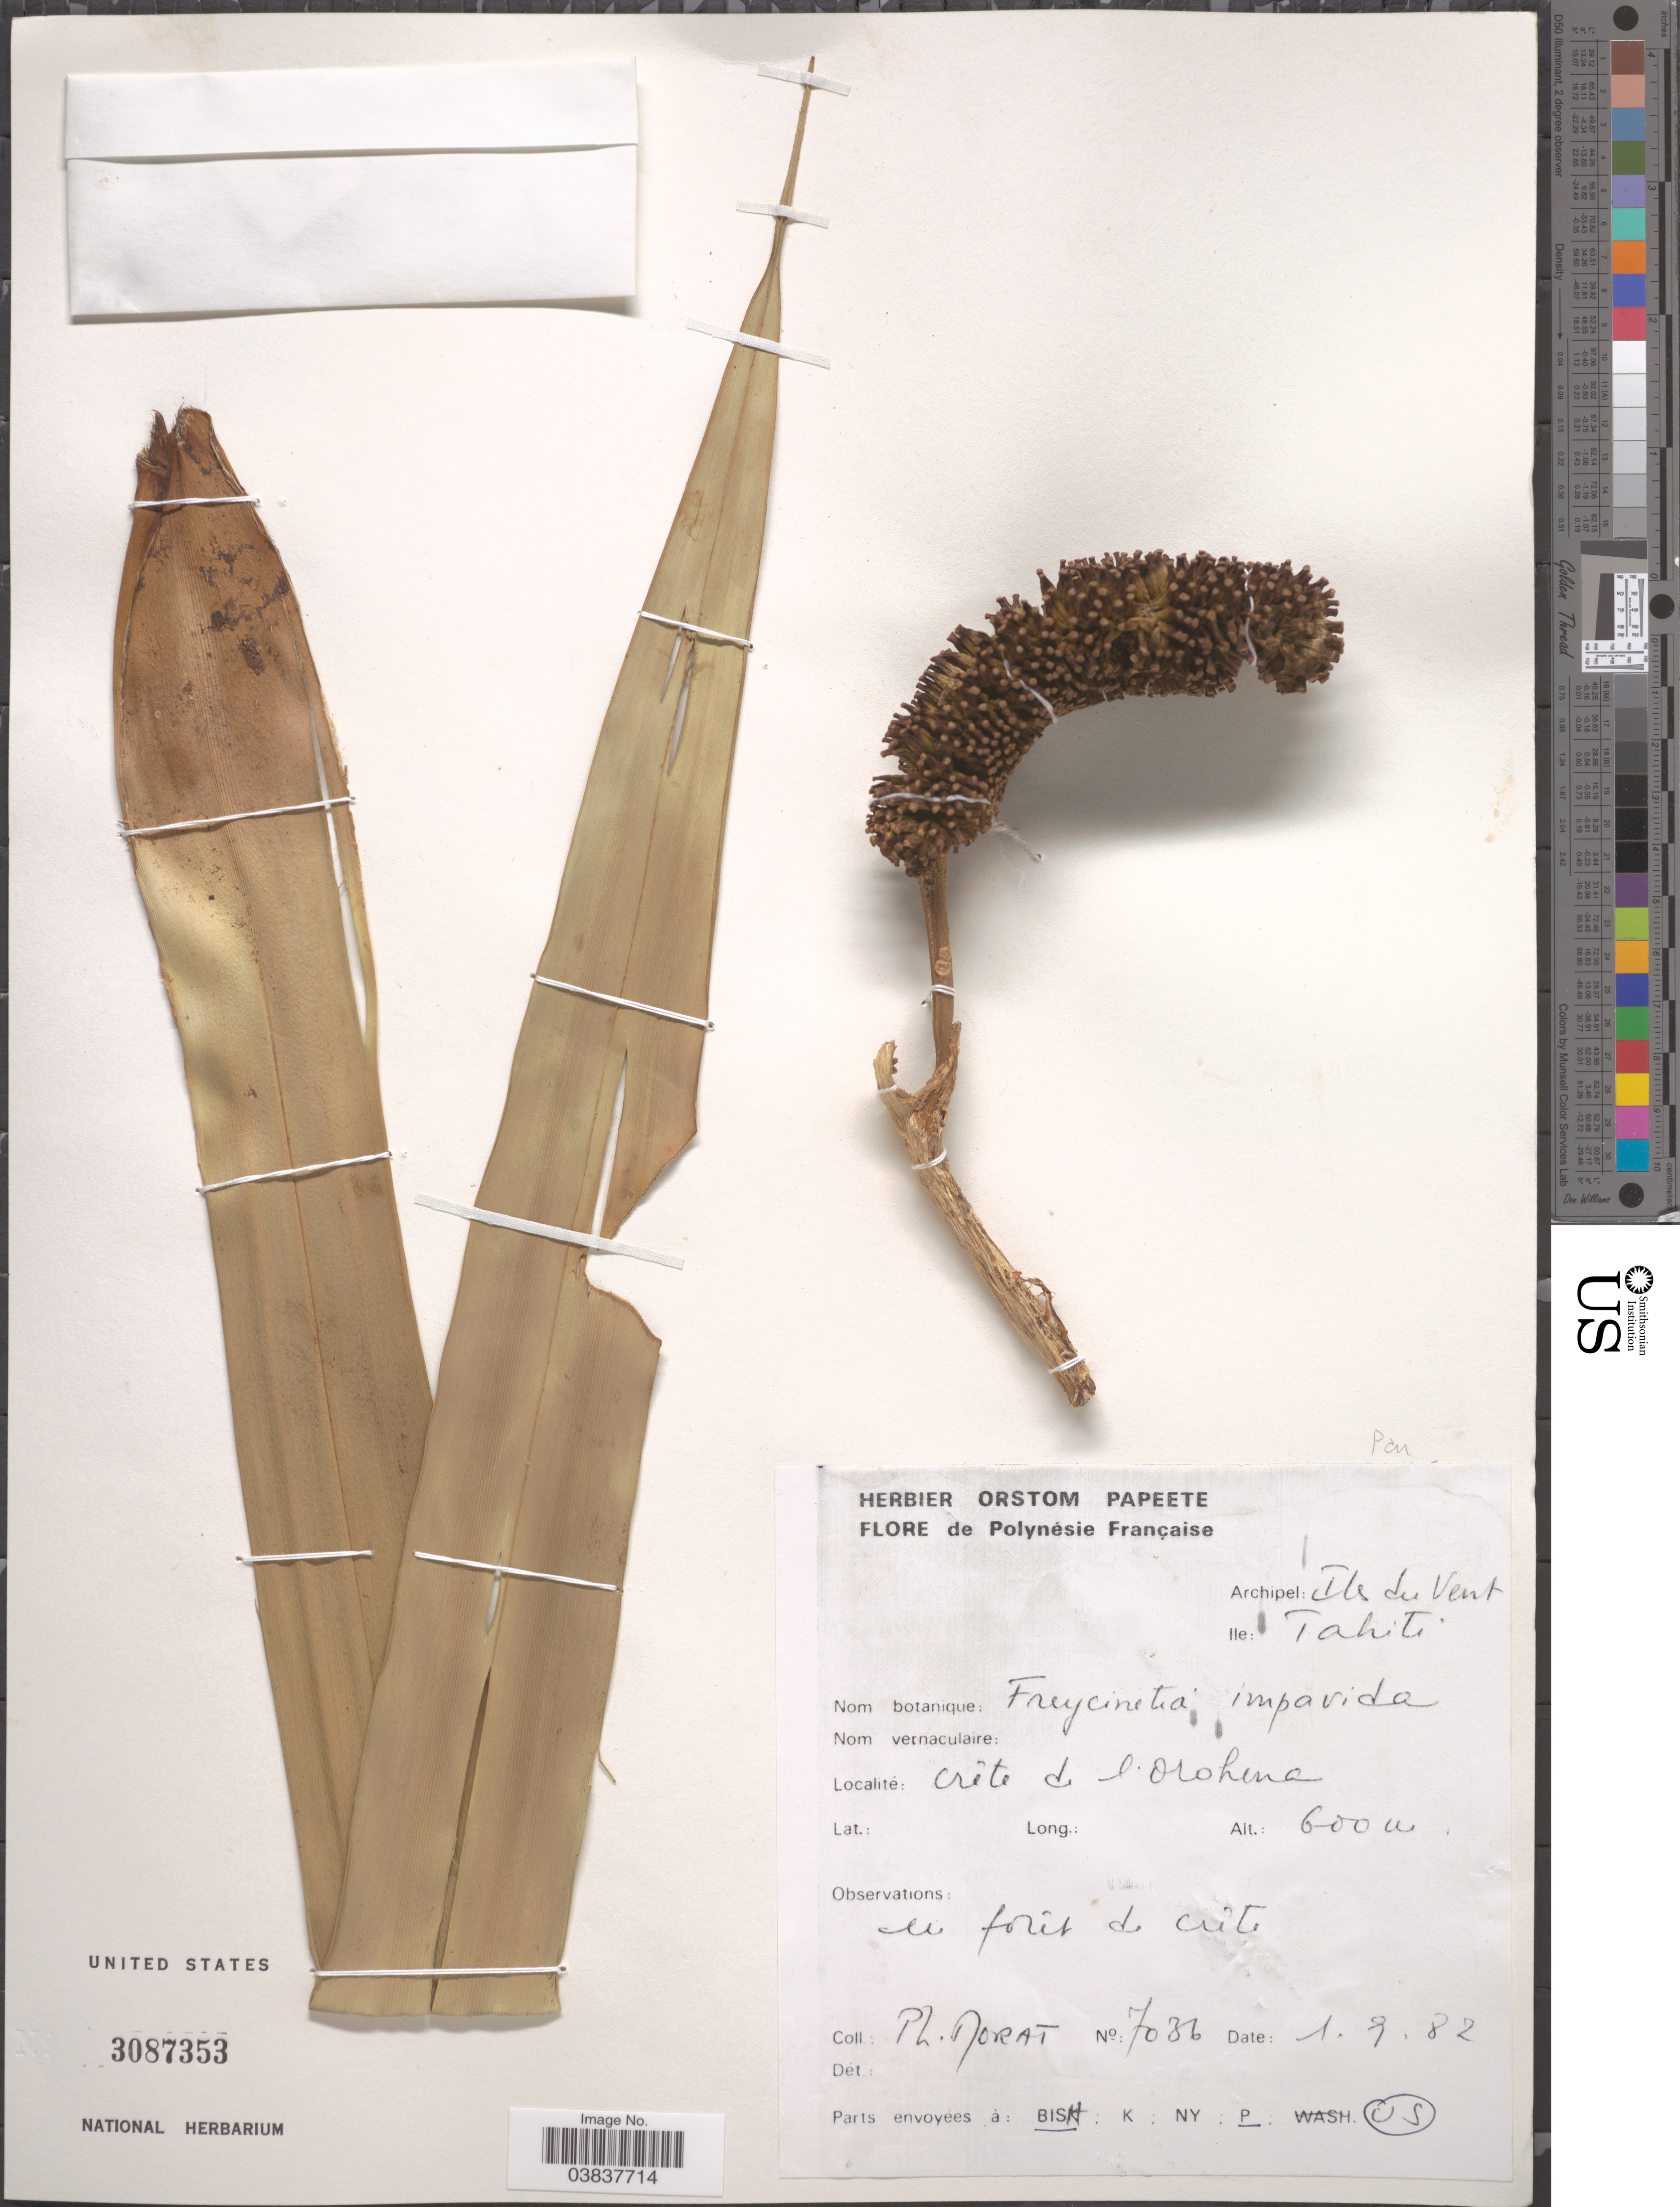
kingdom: Plantae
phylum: Tracheophyta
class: Liliopsida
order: Pandanales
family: Pandanaceae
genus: Freycinetia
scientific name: Freycinetia intermedia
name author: Merr. & L.M. Perry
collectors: P. Morat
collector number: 7036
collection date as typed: Transcribed d/m/y: 1/9/82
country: French Polynesia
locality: Polynésie Française. Archipel: Isl du Vent. Ile: Tahiti. Crête de l'Orohena.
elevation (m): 600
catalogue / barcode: US 3087353